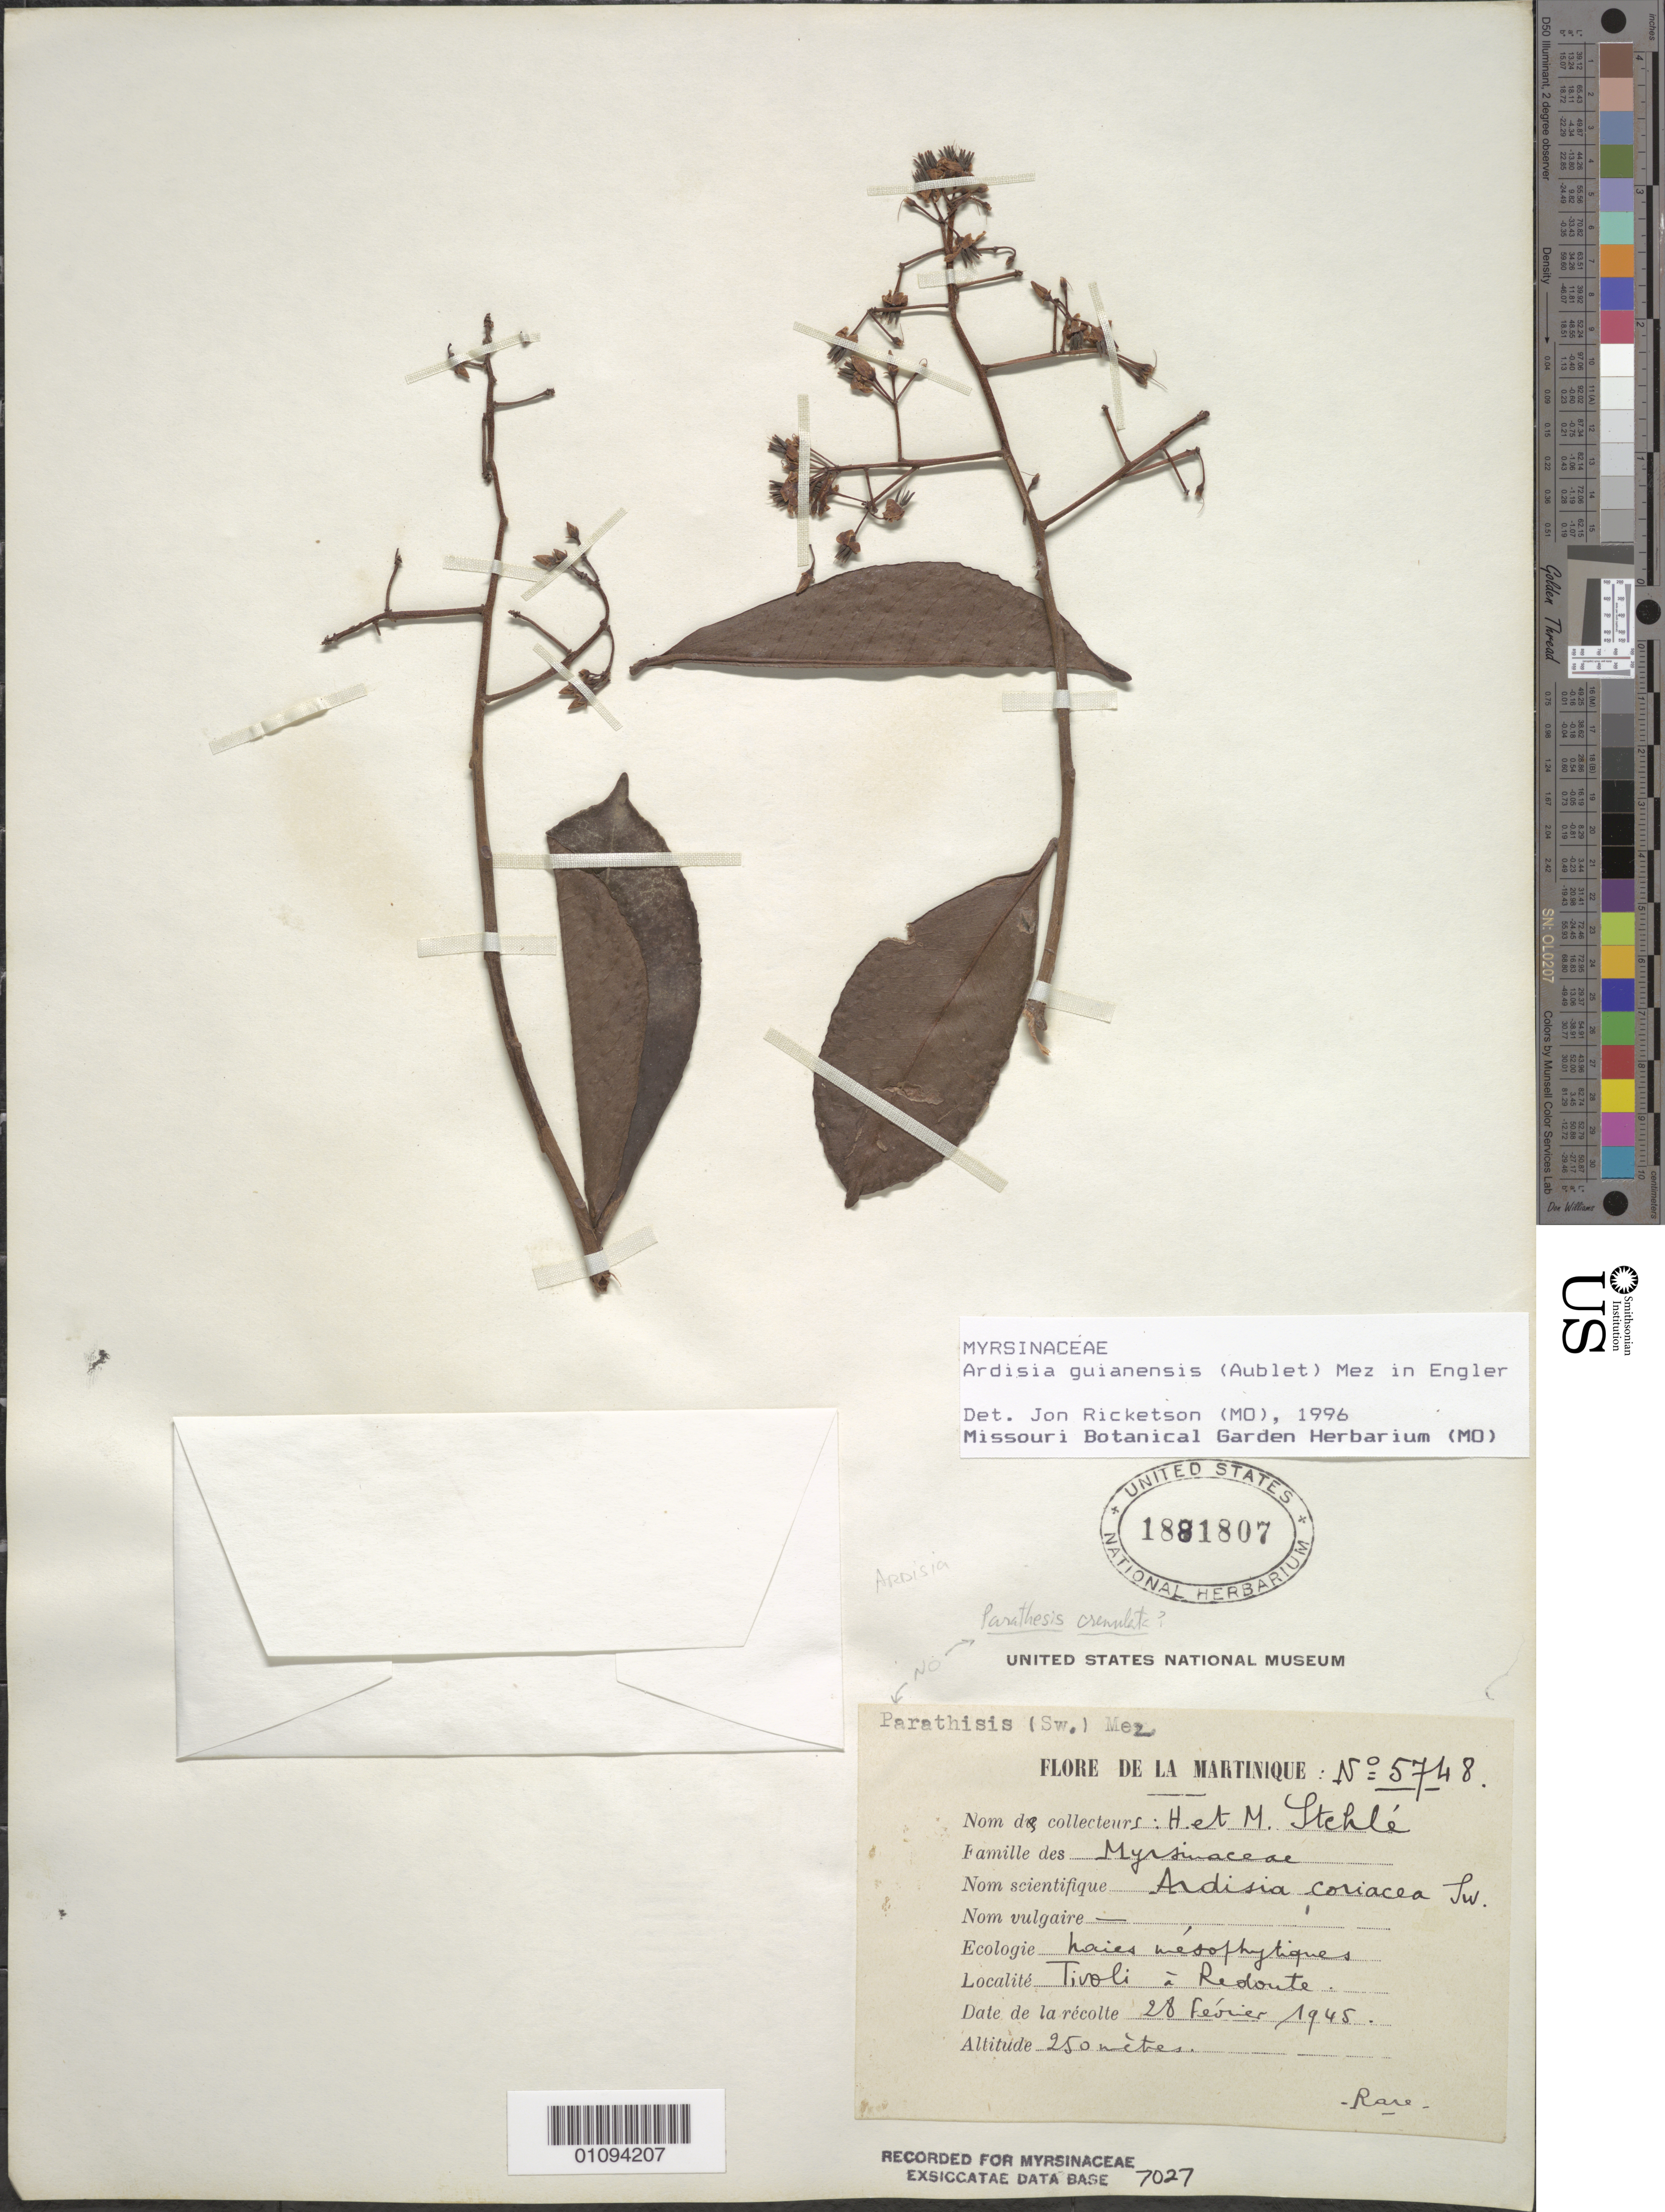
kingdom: Plantae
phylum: Tracheophyta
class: Magnoliopsida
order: Ericales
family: Primulaceae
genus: Ardisia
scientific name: Ardisia guianensis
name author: (Aubl.) Mez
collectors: H. Stehlé & M. Stehlé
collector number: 5748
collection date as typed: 28 Feb 1945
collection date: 1945-02-28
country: Martinique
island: Martinique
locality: Tivole a Redoute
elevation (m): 250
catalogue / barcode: US 1881807